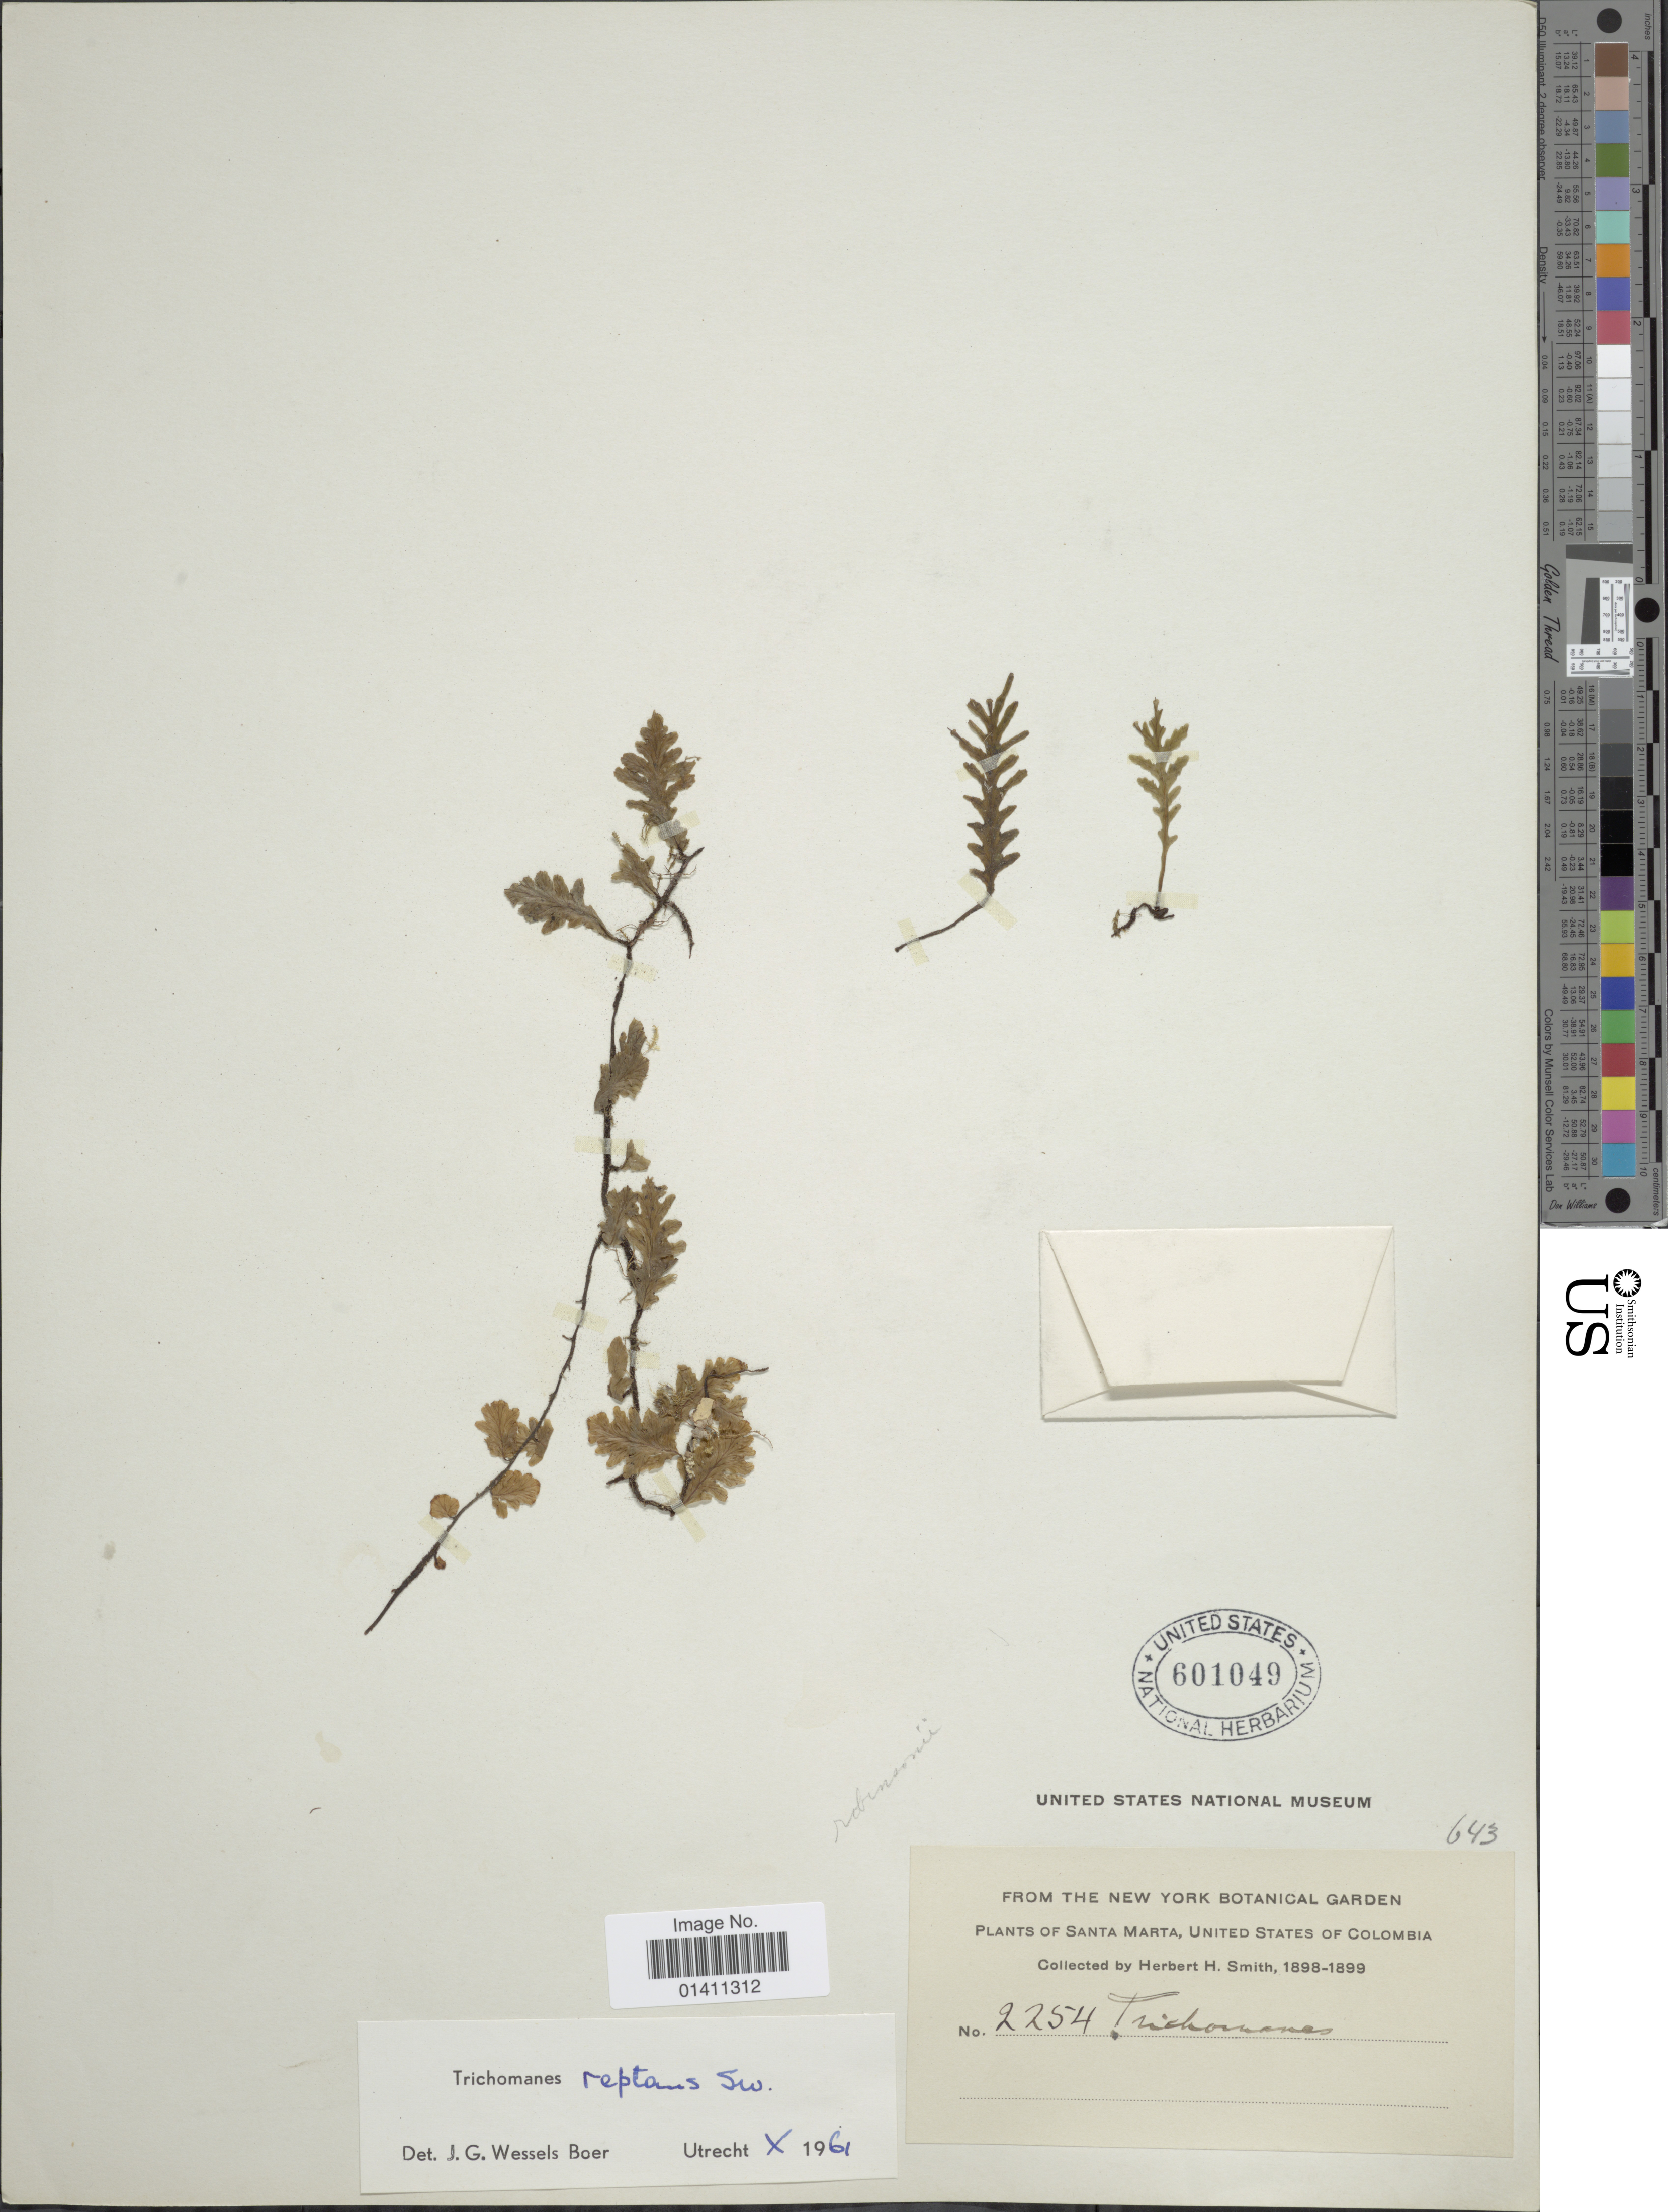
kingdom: Plantae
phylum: Tracheophyta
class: Polypodiopsida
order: Hymenophyllales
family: Hymenophyllaceae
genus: Didymoglossum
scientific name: Didymoglossum reptans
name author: (Sw.) C. Presl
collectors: Herbert H. Smith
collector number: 2254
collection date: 1898/1899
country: Colombia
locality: Santa Marta, United States of Colombia.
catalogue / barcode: US 601049